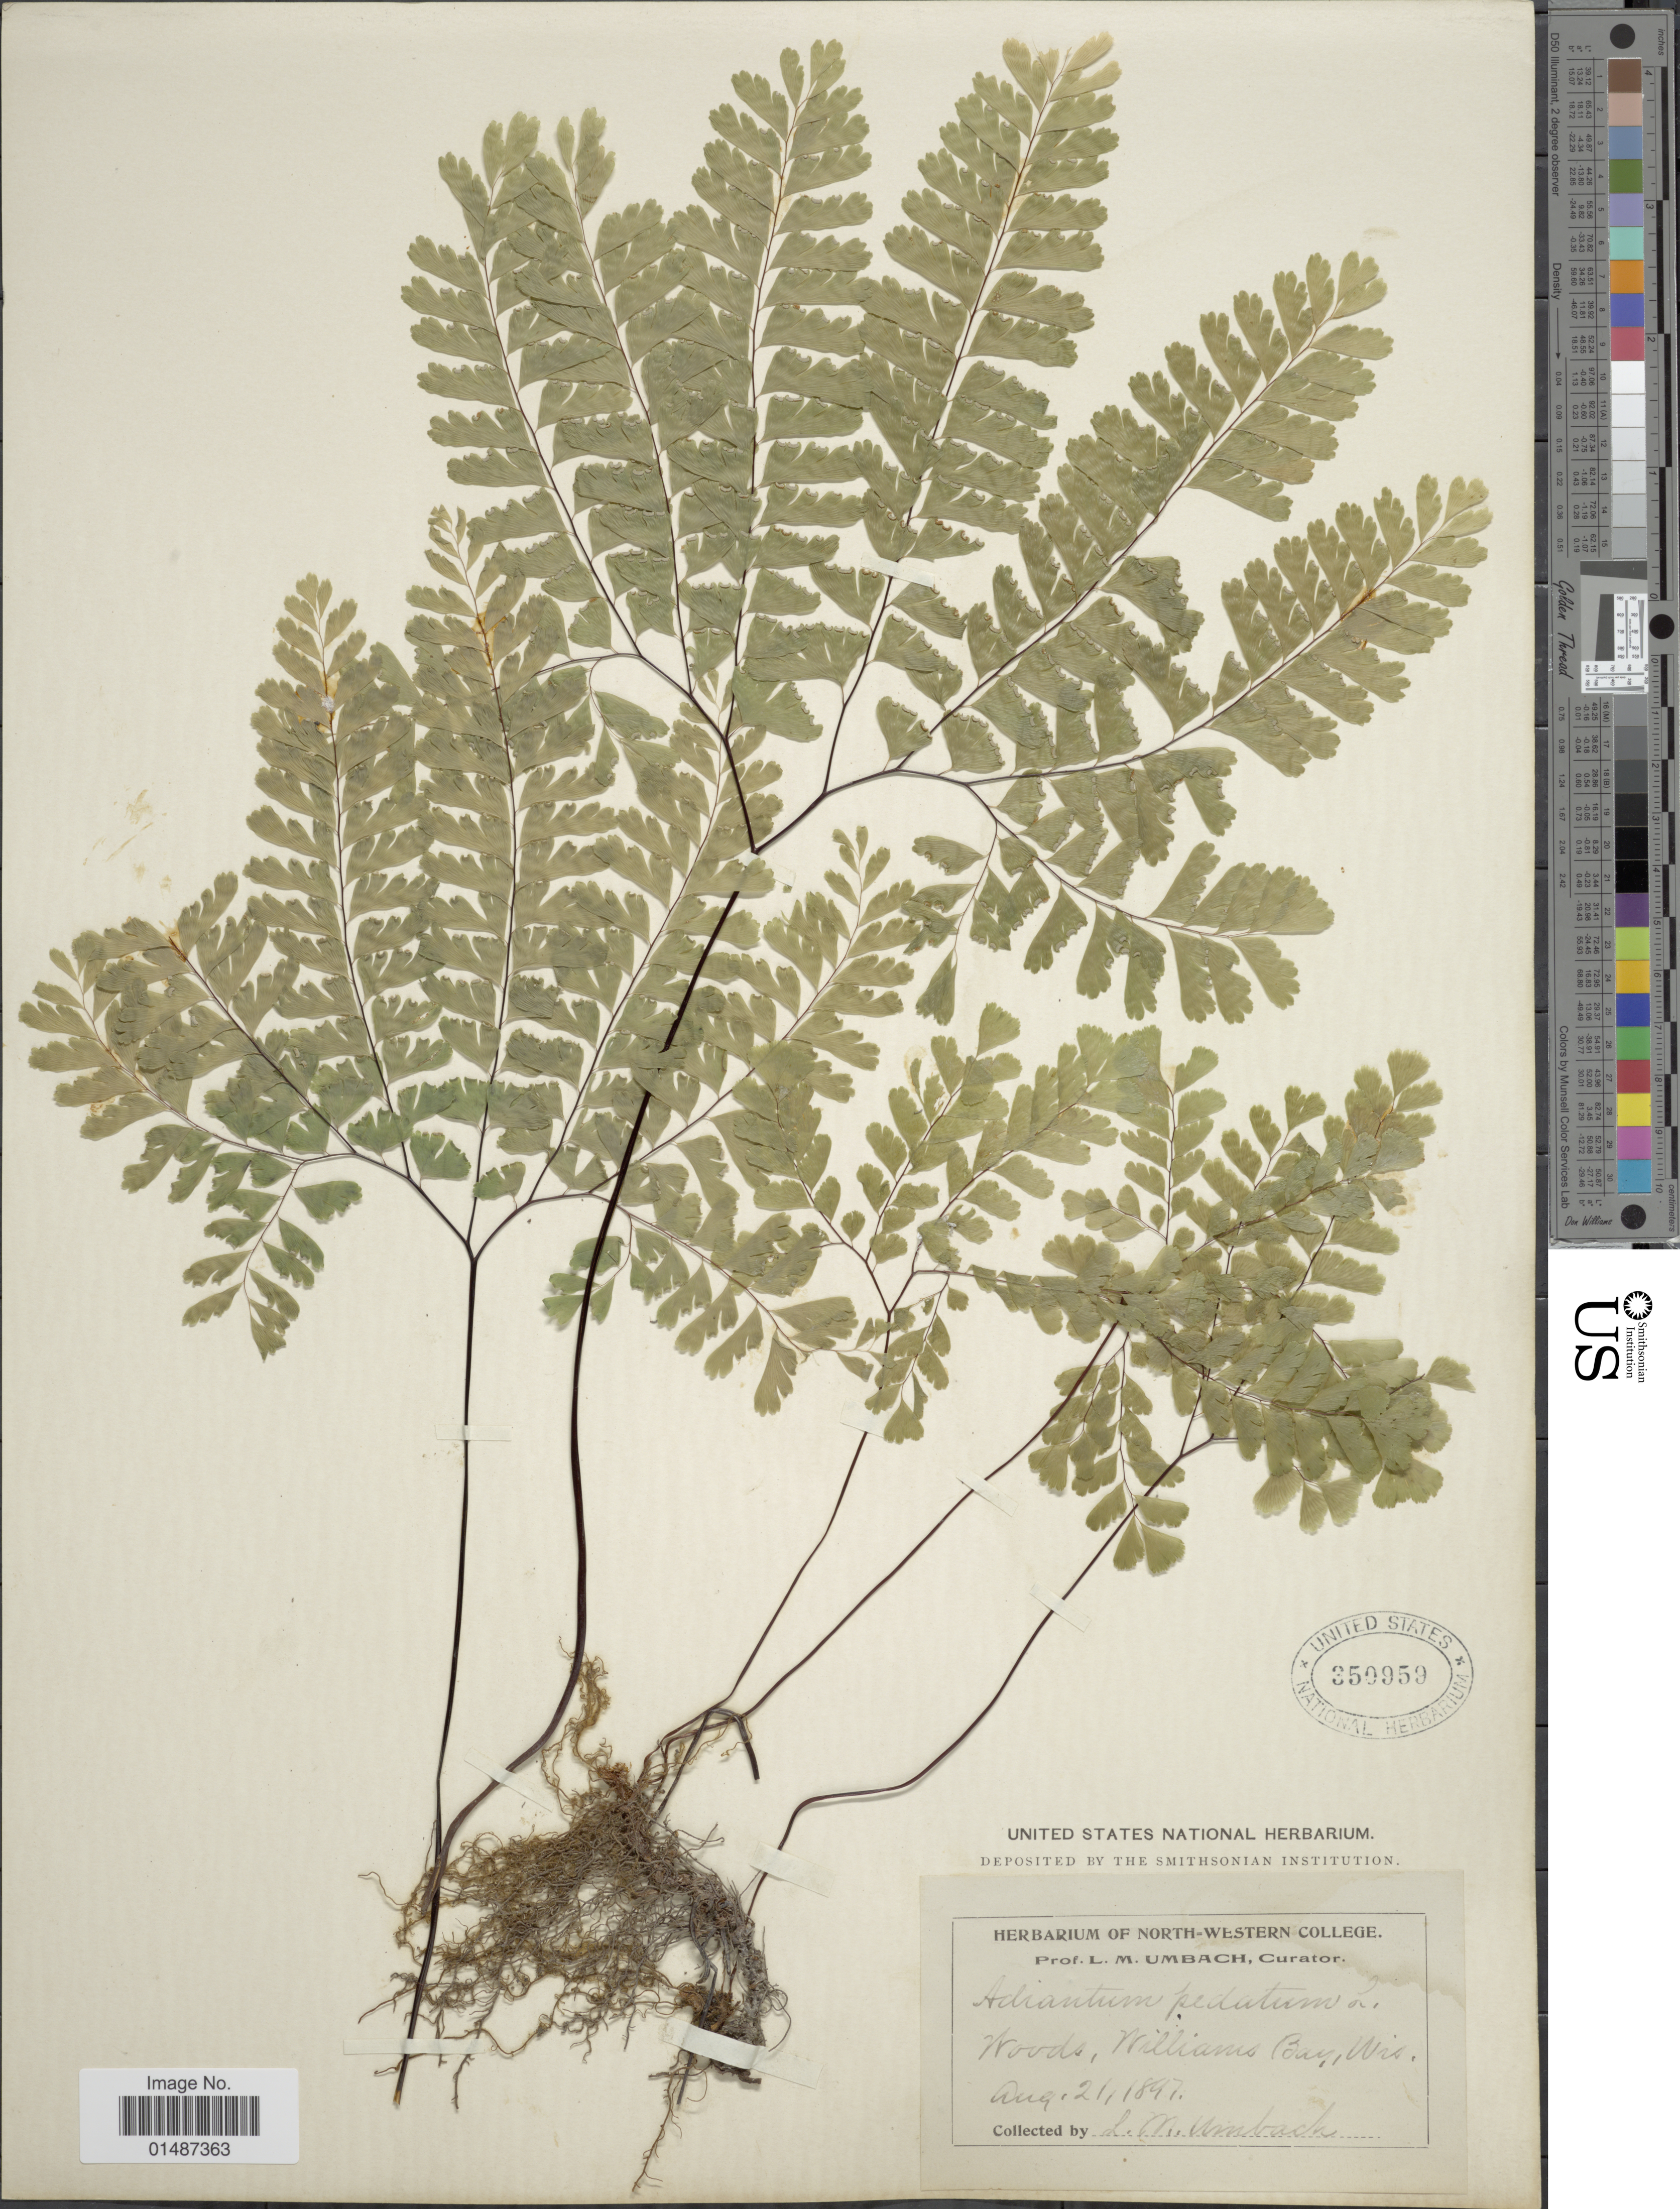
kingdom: Plantae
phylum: Tracheophyta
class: Polypodiopsida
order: Polypodiales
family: Pteridaceae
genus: Adiantum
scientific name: Adiantum pedatum var. pedatum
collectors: L. M. Umbach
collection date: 1897-08-21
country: United States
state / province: Wisconsin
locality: Woods, Williams Bay.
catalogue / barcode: US 350959